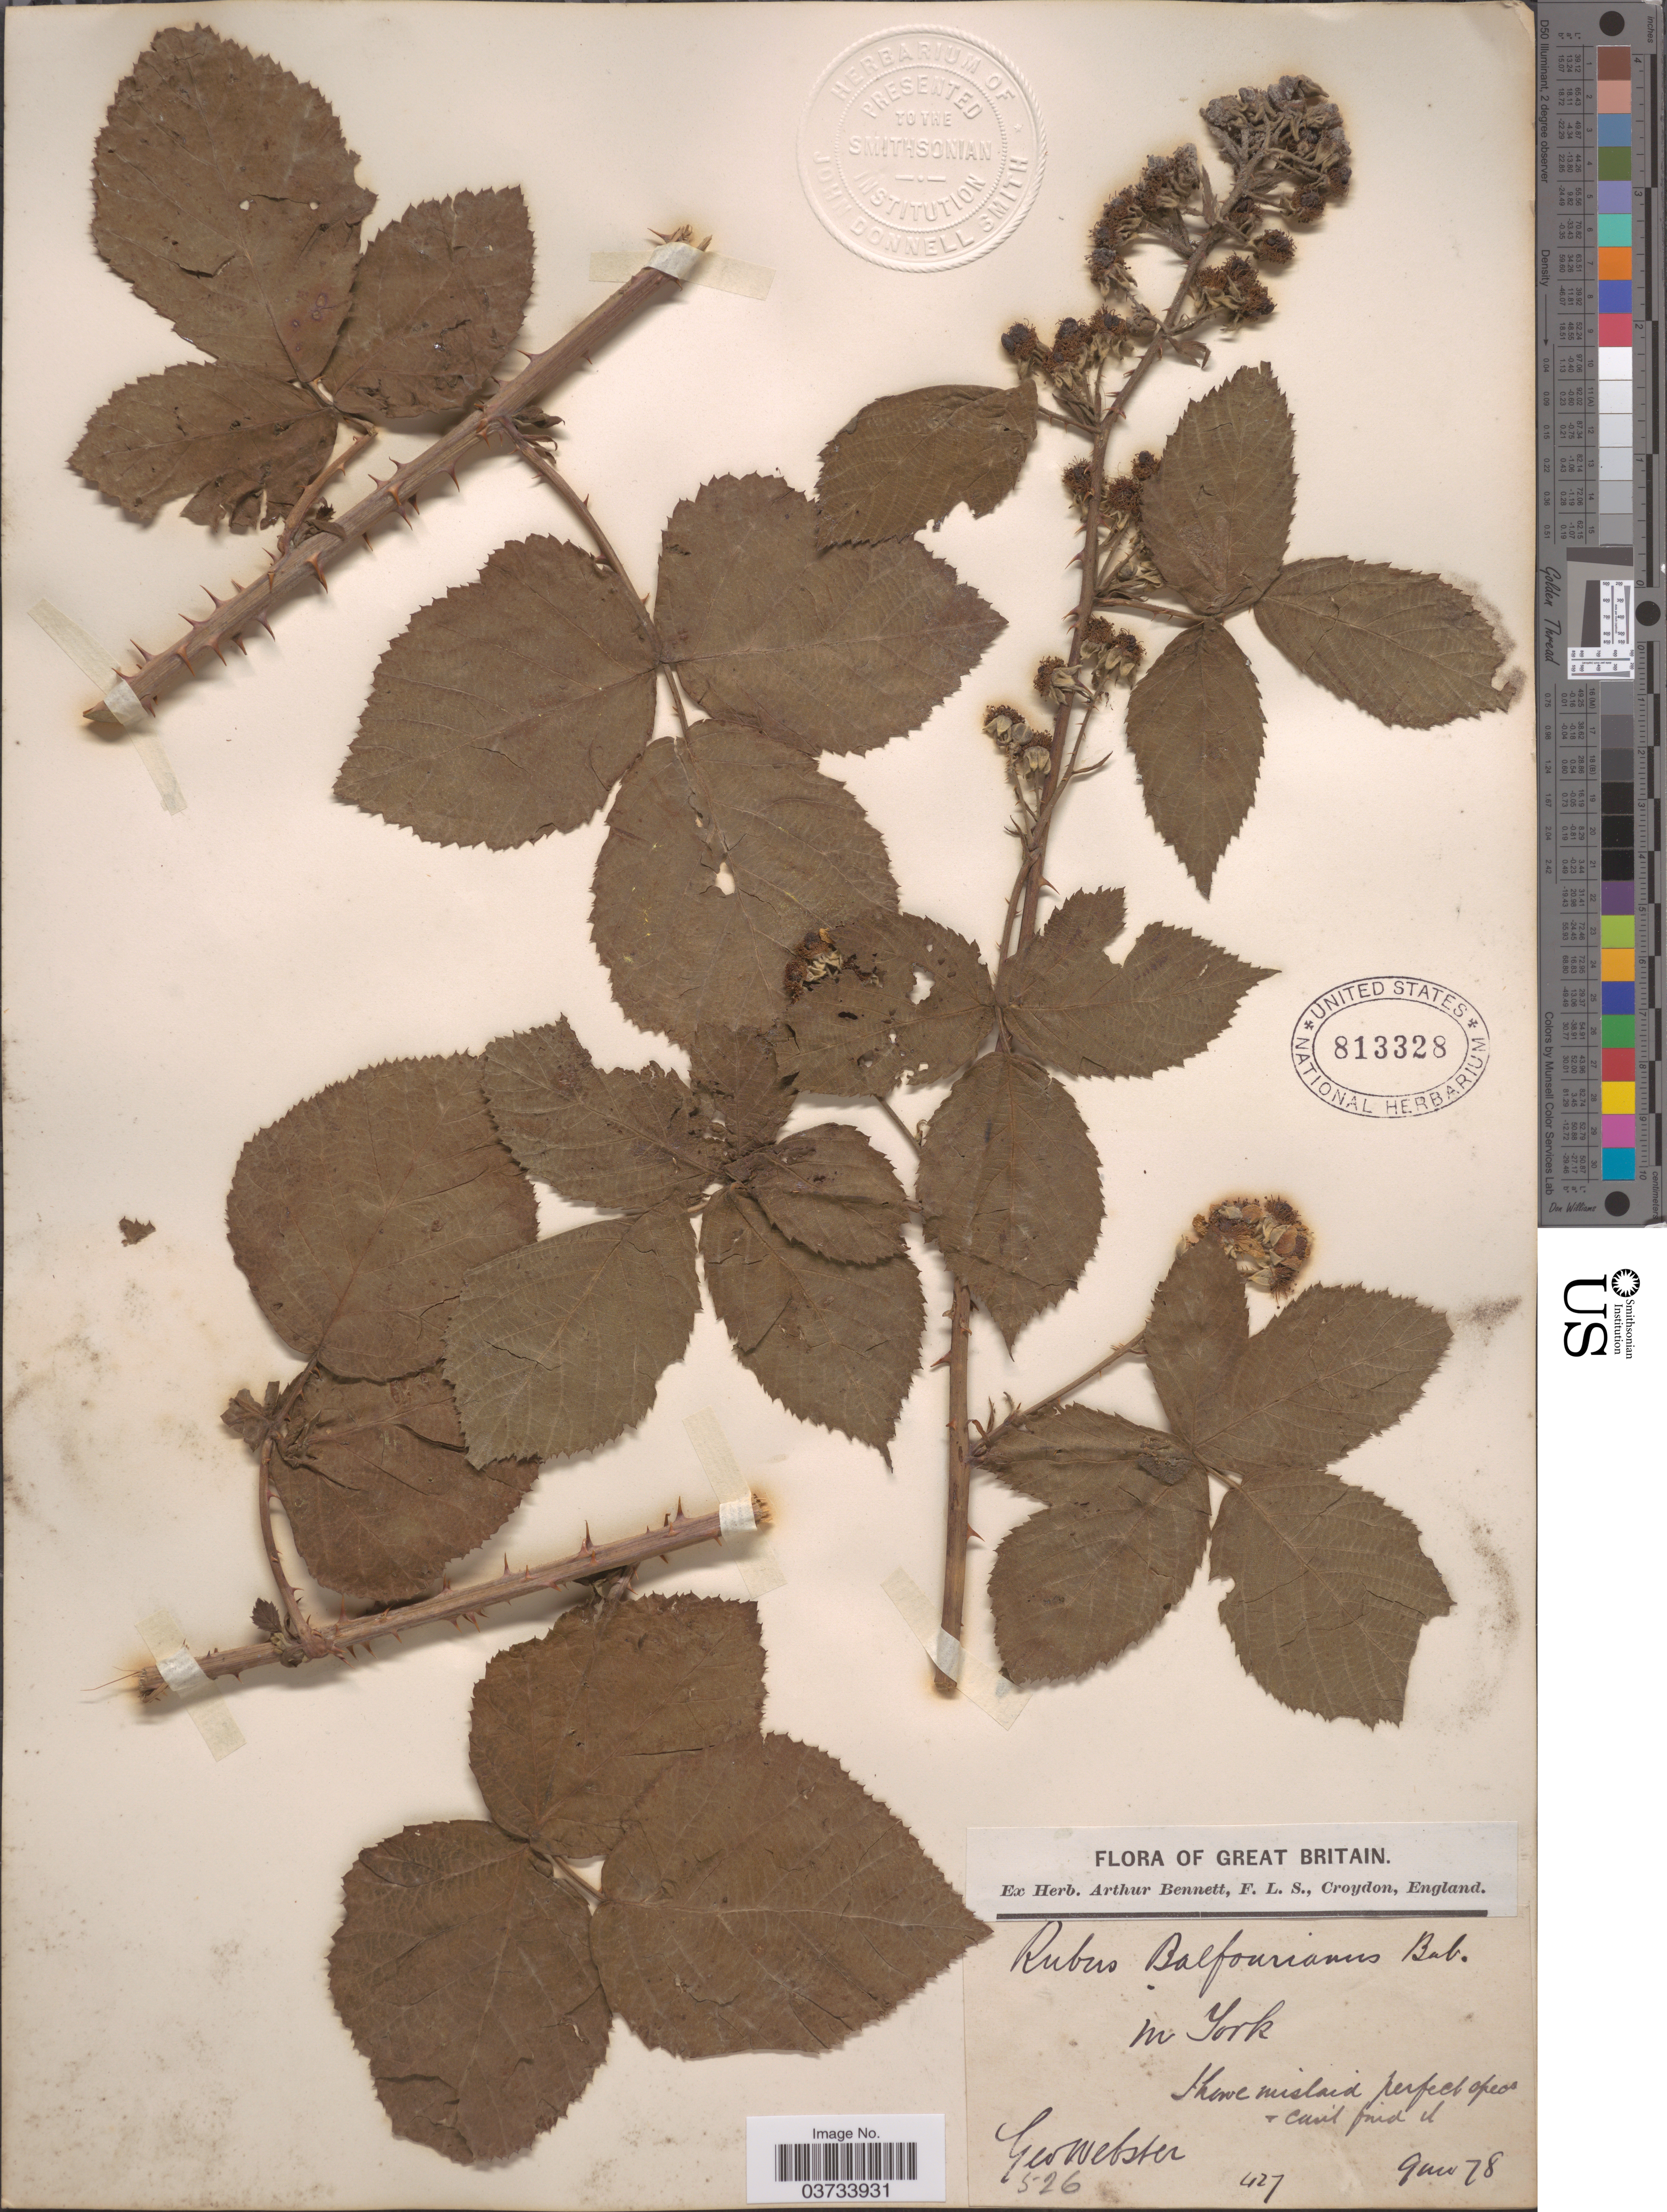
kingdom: Plantae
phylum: Tracheophyta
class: Magnoliopsida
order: Rosales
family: Rosaceae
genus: Rubus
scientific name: Rubus balfourianus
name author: A. Bloxam ex Bab.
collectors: G. Webster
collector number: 526/427?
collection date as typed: Transcribed d/m/y: /6/78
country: United Kingdom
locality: Great Britain.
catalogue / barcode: US 813328